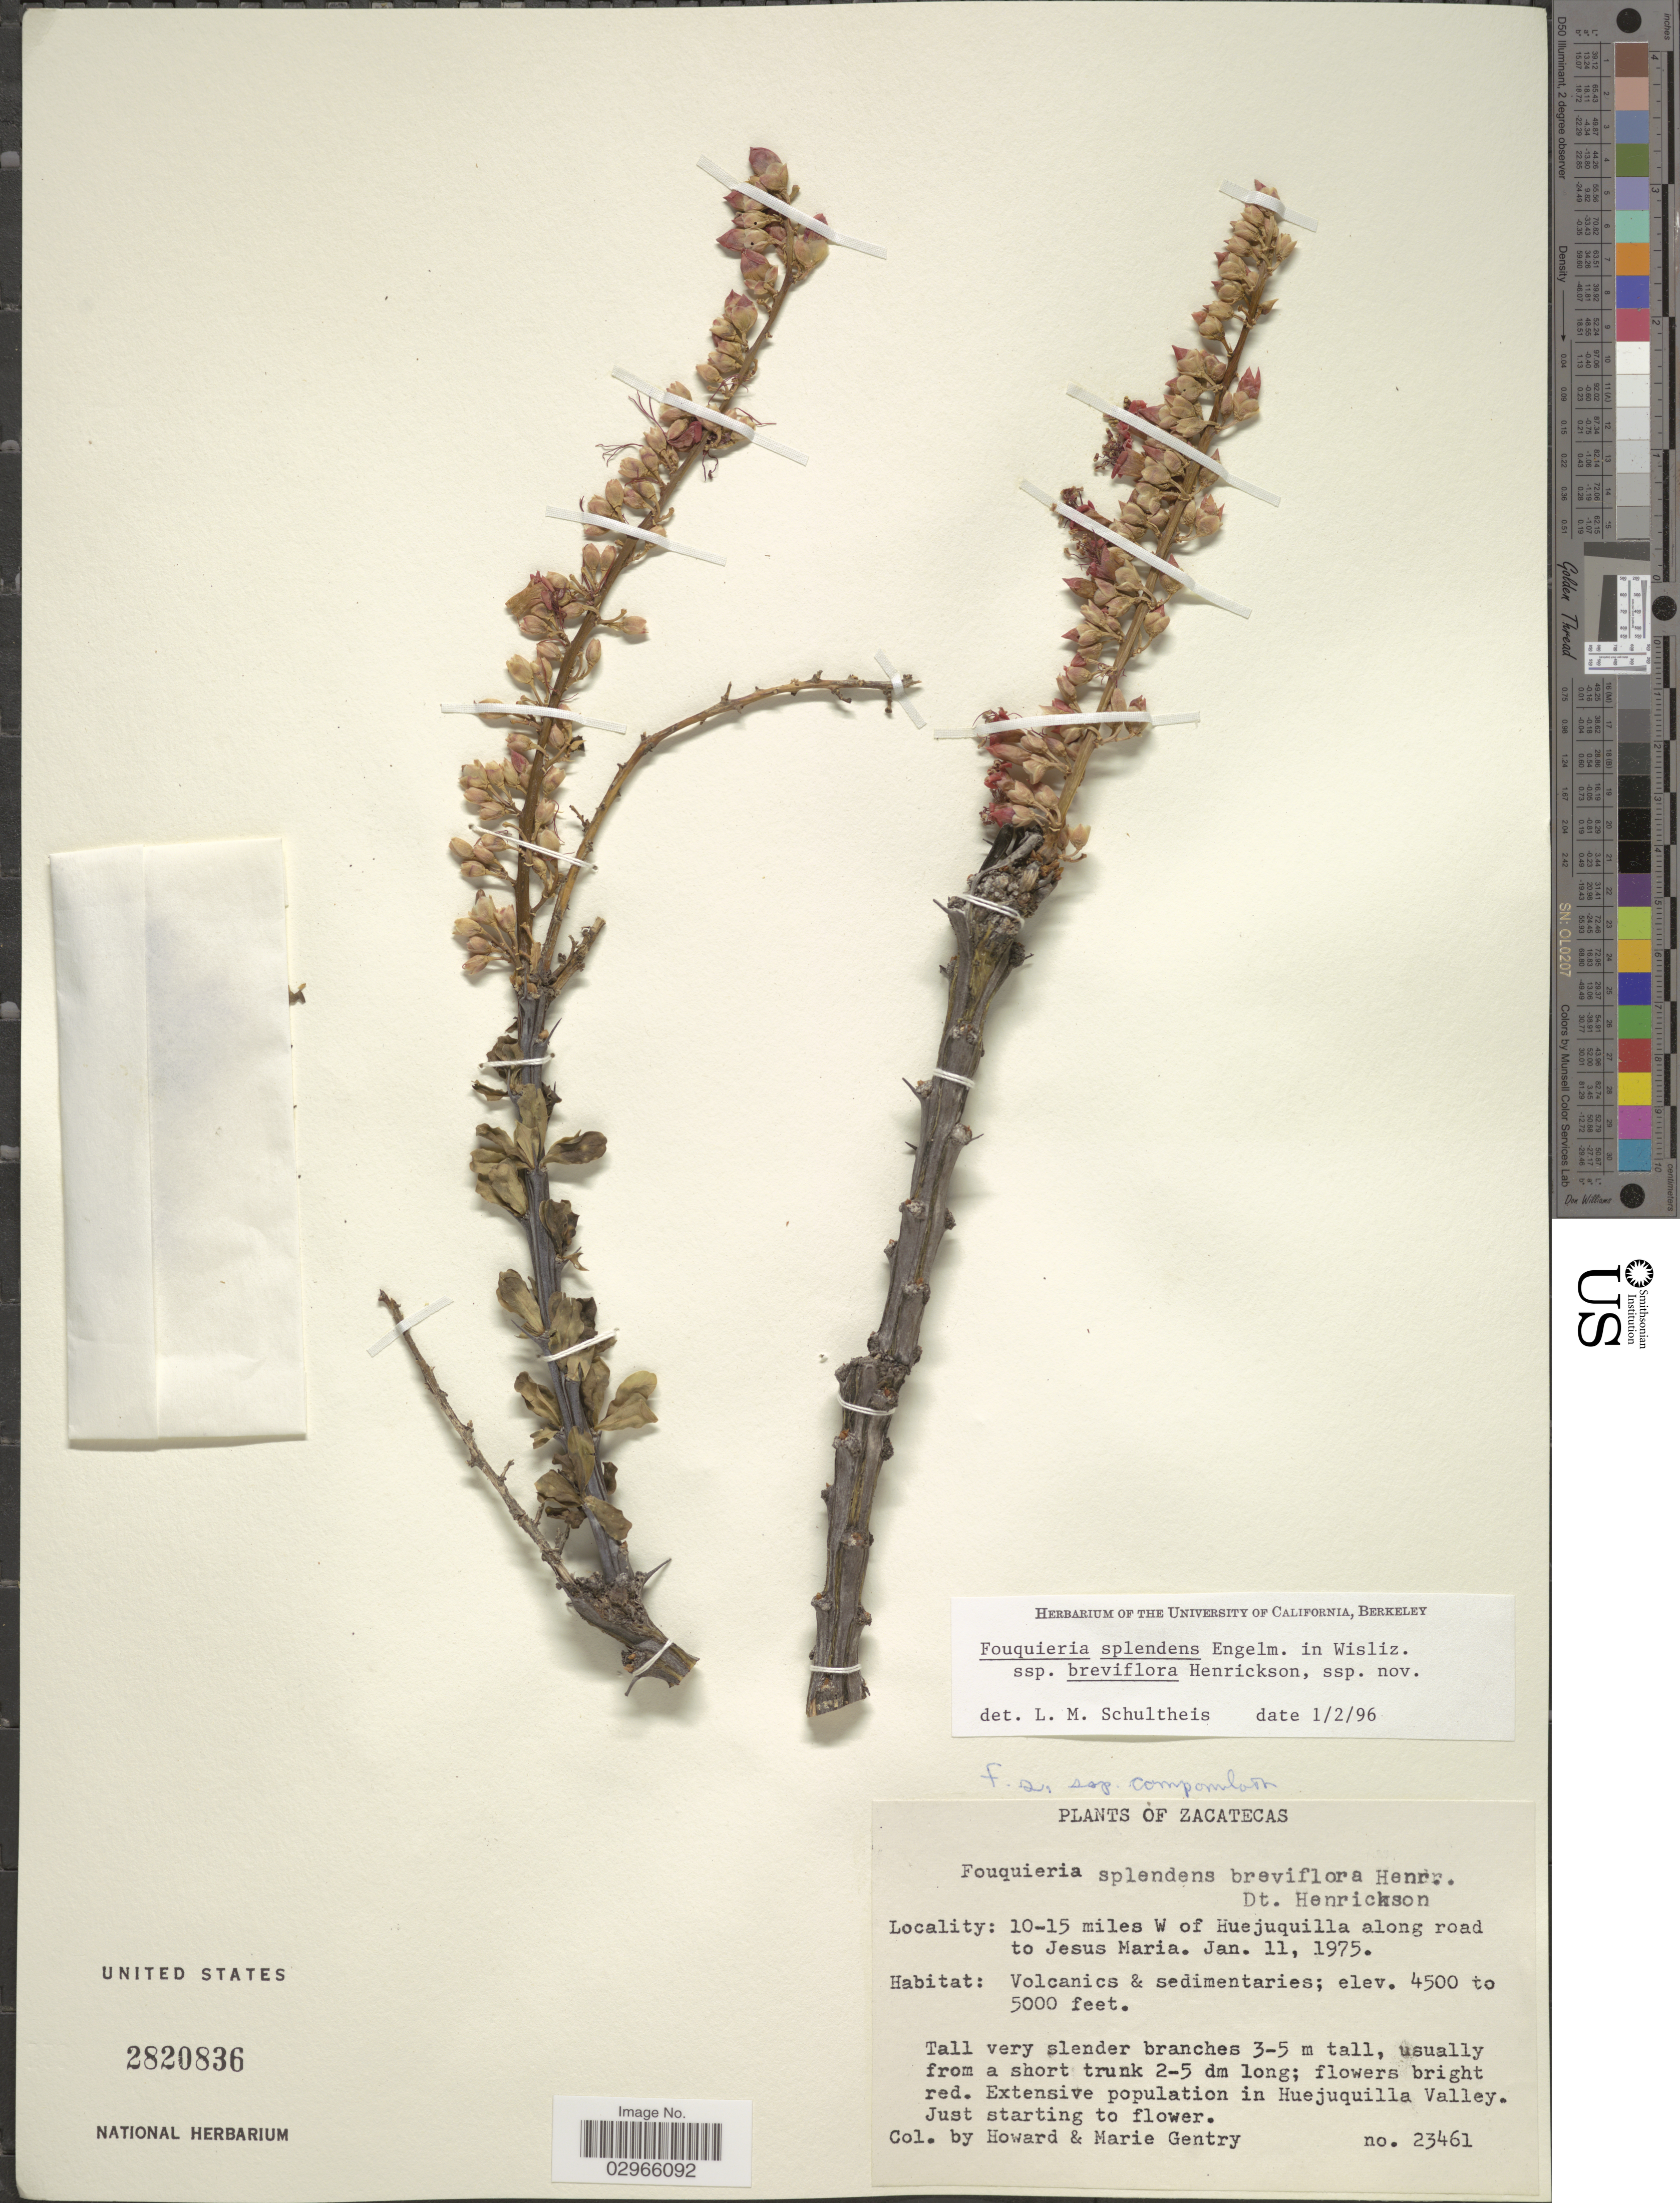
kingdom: Plantae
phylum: Tracheophyta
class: Magnoliopsida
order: Ericales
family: Fouquieriaceae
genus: Fouquieria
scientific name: Fouquieria splendens subsp. breviflora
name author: Henrickson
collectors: H. S. Gentry & M. Gentry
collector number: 23461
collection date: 1975-01-11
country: Mexico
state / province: Zacatecas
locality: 10-15 miles W of Huejuquilla alond road to Jesus Maria. Extensive population in Huejuquilla Valley.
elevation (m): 1372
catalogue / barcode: US 2820836